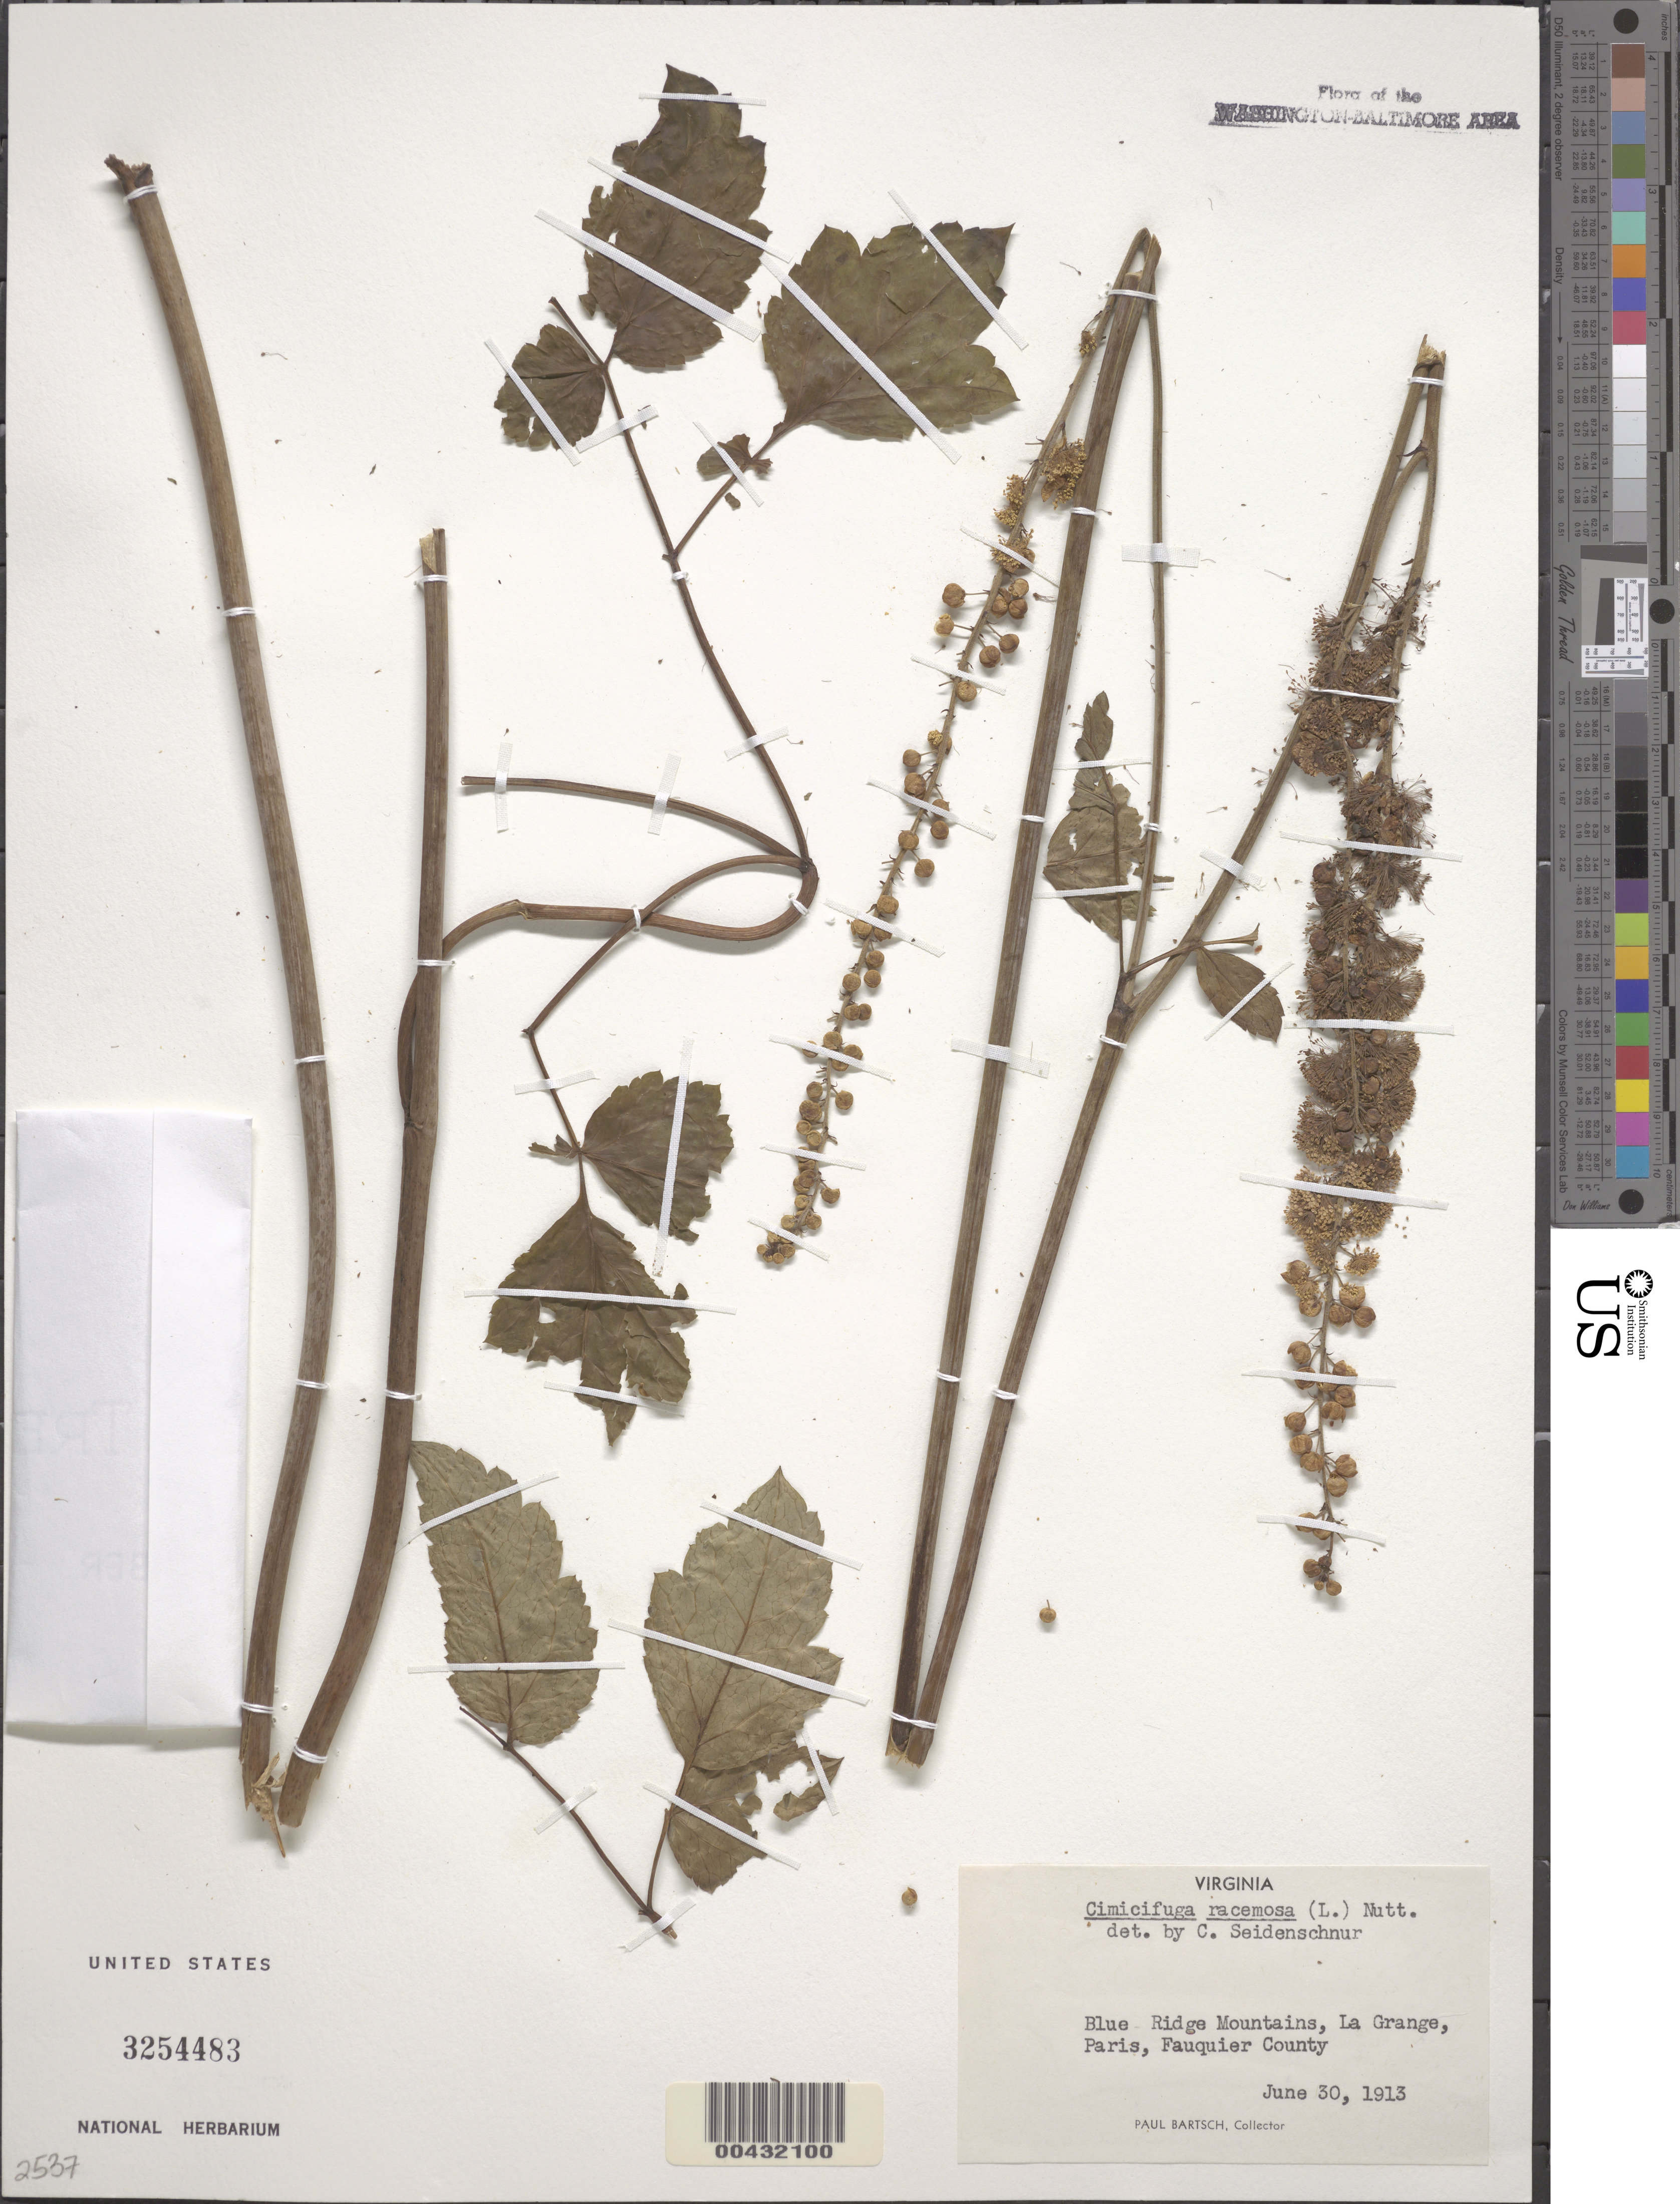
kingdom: Plantae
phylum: Tracheophyta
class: Magnoliopsida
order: Ranunculales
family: Ranunculaceae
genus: Actaea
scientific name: Actaea racemosa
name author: L.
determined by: Strong, M. T., (US), Smithsonian Institution - National Museum of Natural History (UNITED STATES)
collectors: P. Bartsch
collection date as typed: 30 Jun 1913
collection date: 1913-06-30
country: United States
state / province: Virginia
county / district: Fauquier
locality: Blue ridge Mountains, La Grange, Paris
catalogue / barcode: US 3254483